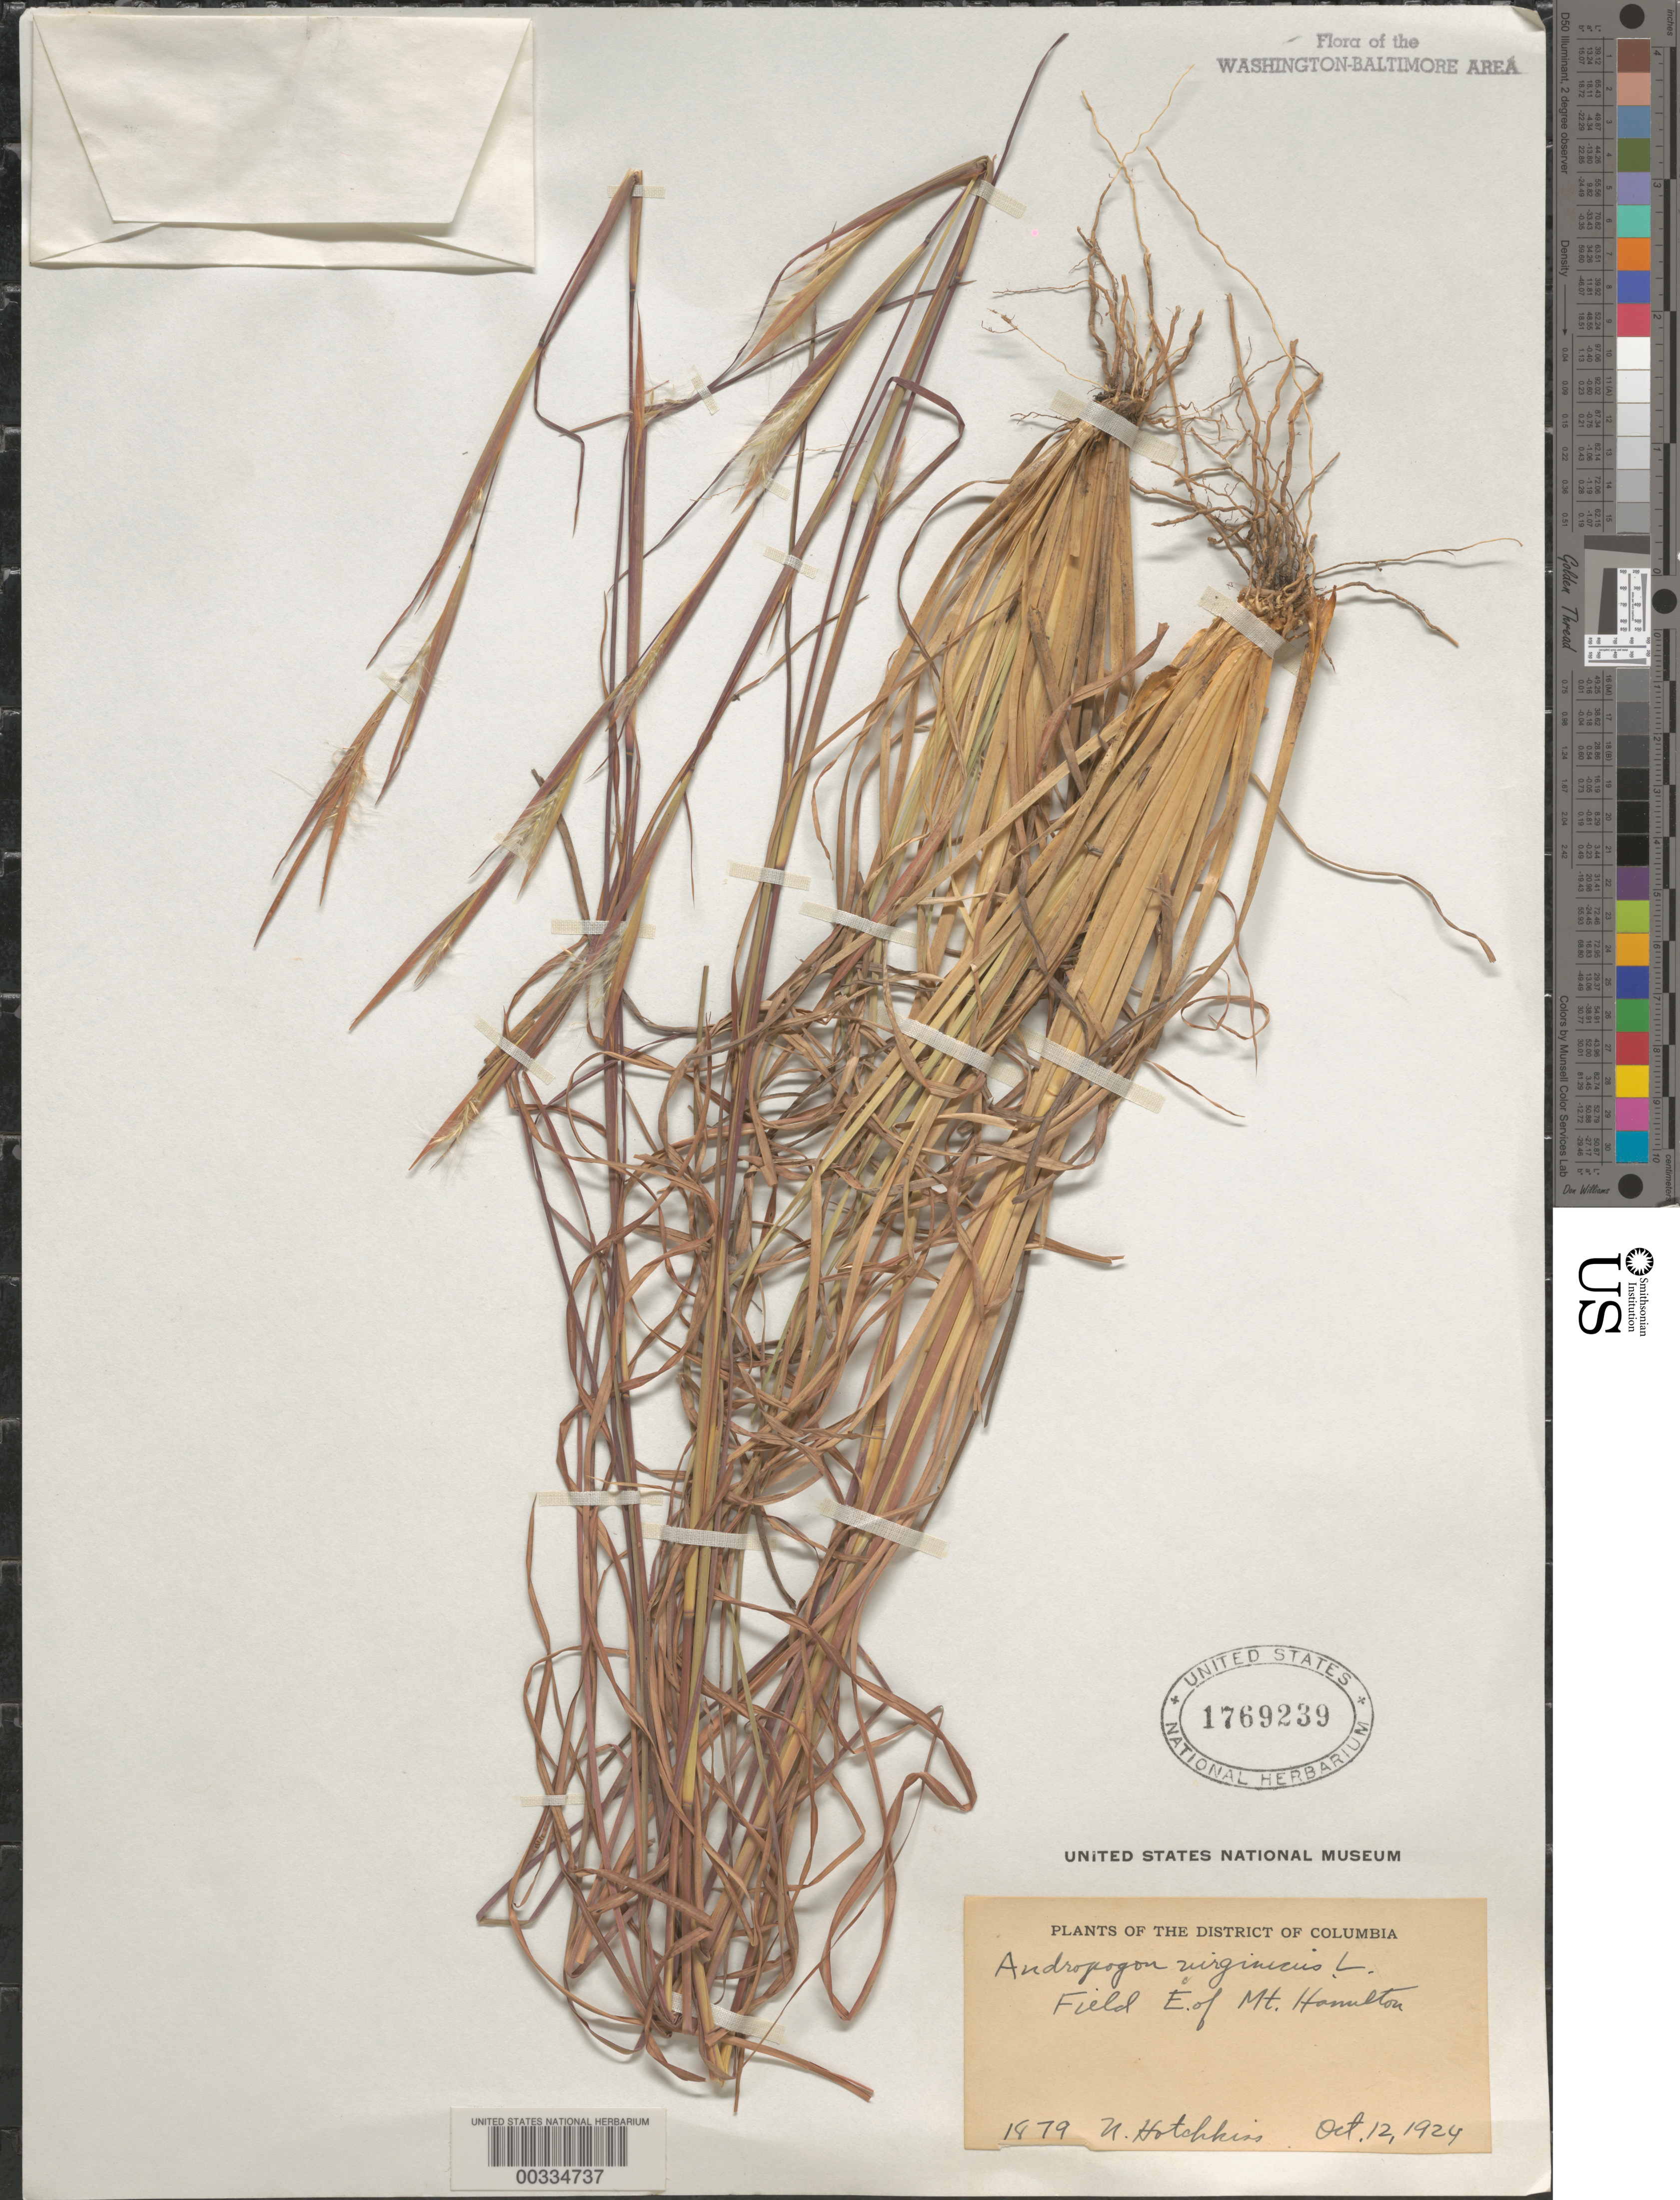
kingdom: Plantae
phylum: Tracheophyta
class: Liliopsida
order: Poales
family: Poaceae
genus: Andropogon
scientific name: Andropogon virginicus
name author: L.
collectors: N. Hotchkiss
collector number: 1879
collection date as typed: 12 Oct 1924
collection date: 1924-10-12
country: United States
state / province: District of Columbia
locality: East of Mount Hamilton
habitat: Field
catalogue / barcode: US 1769239